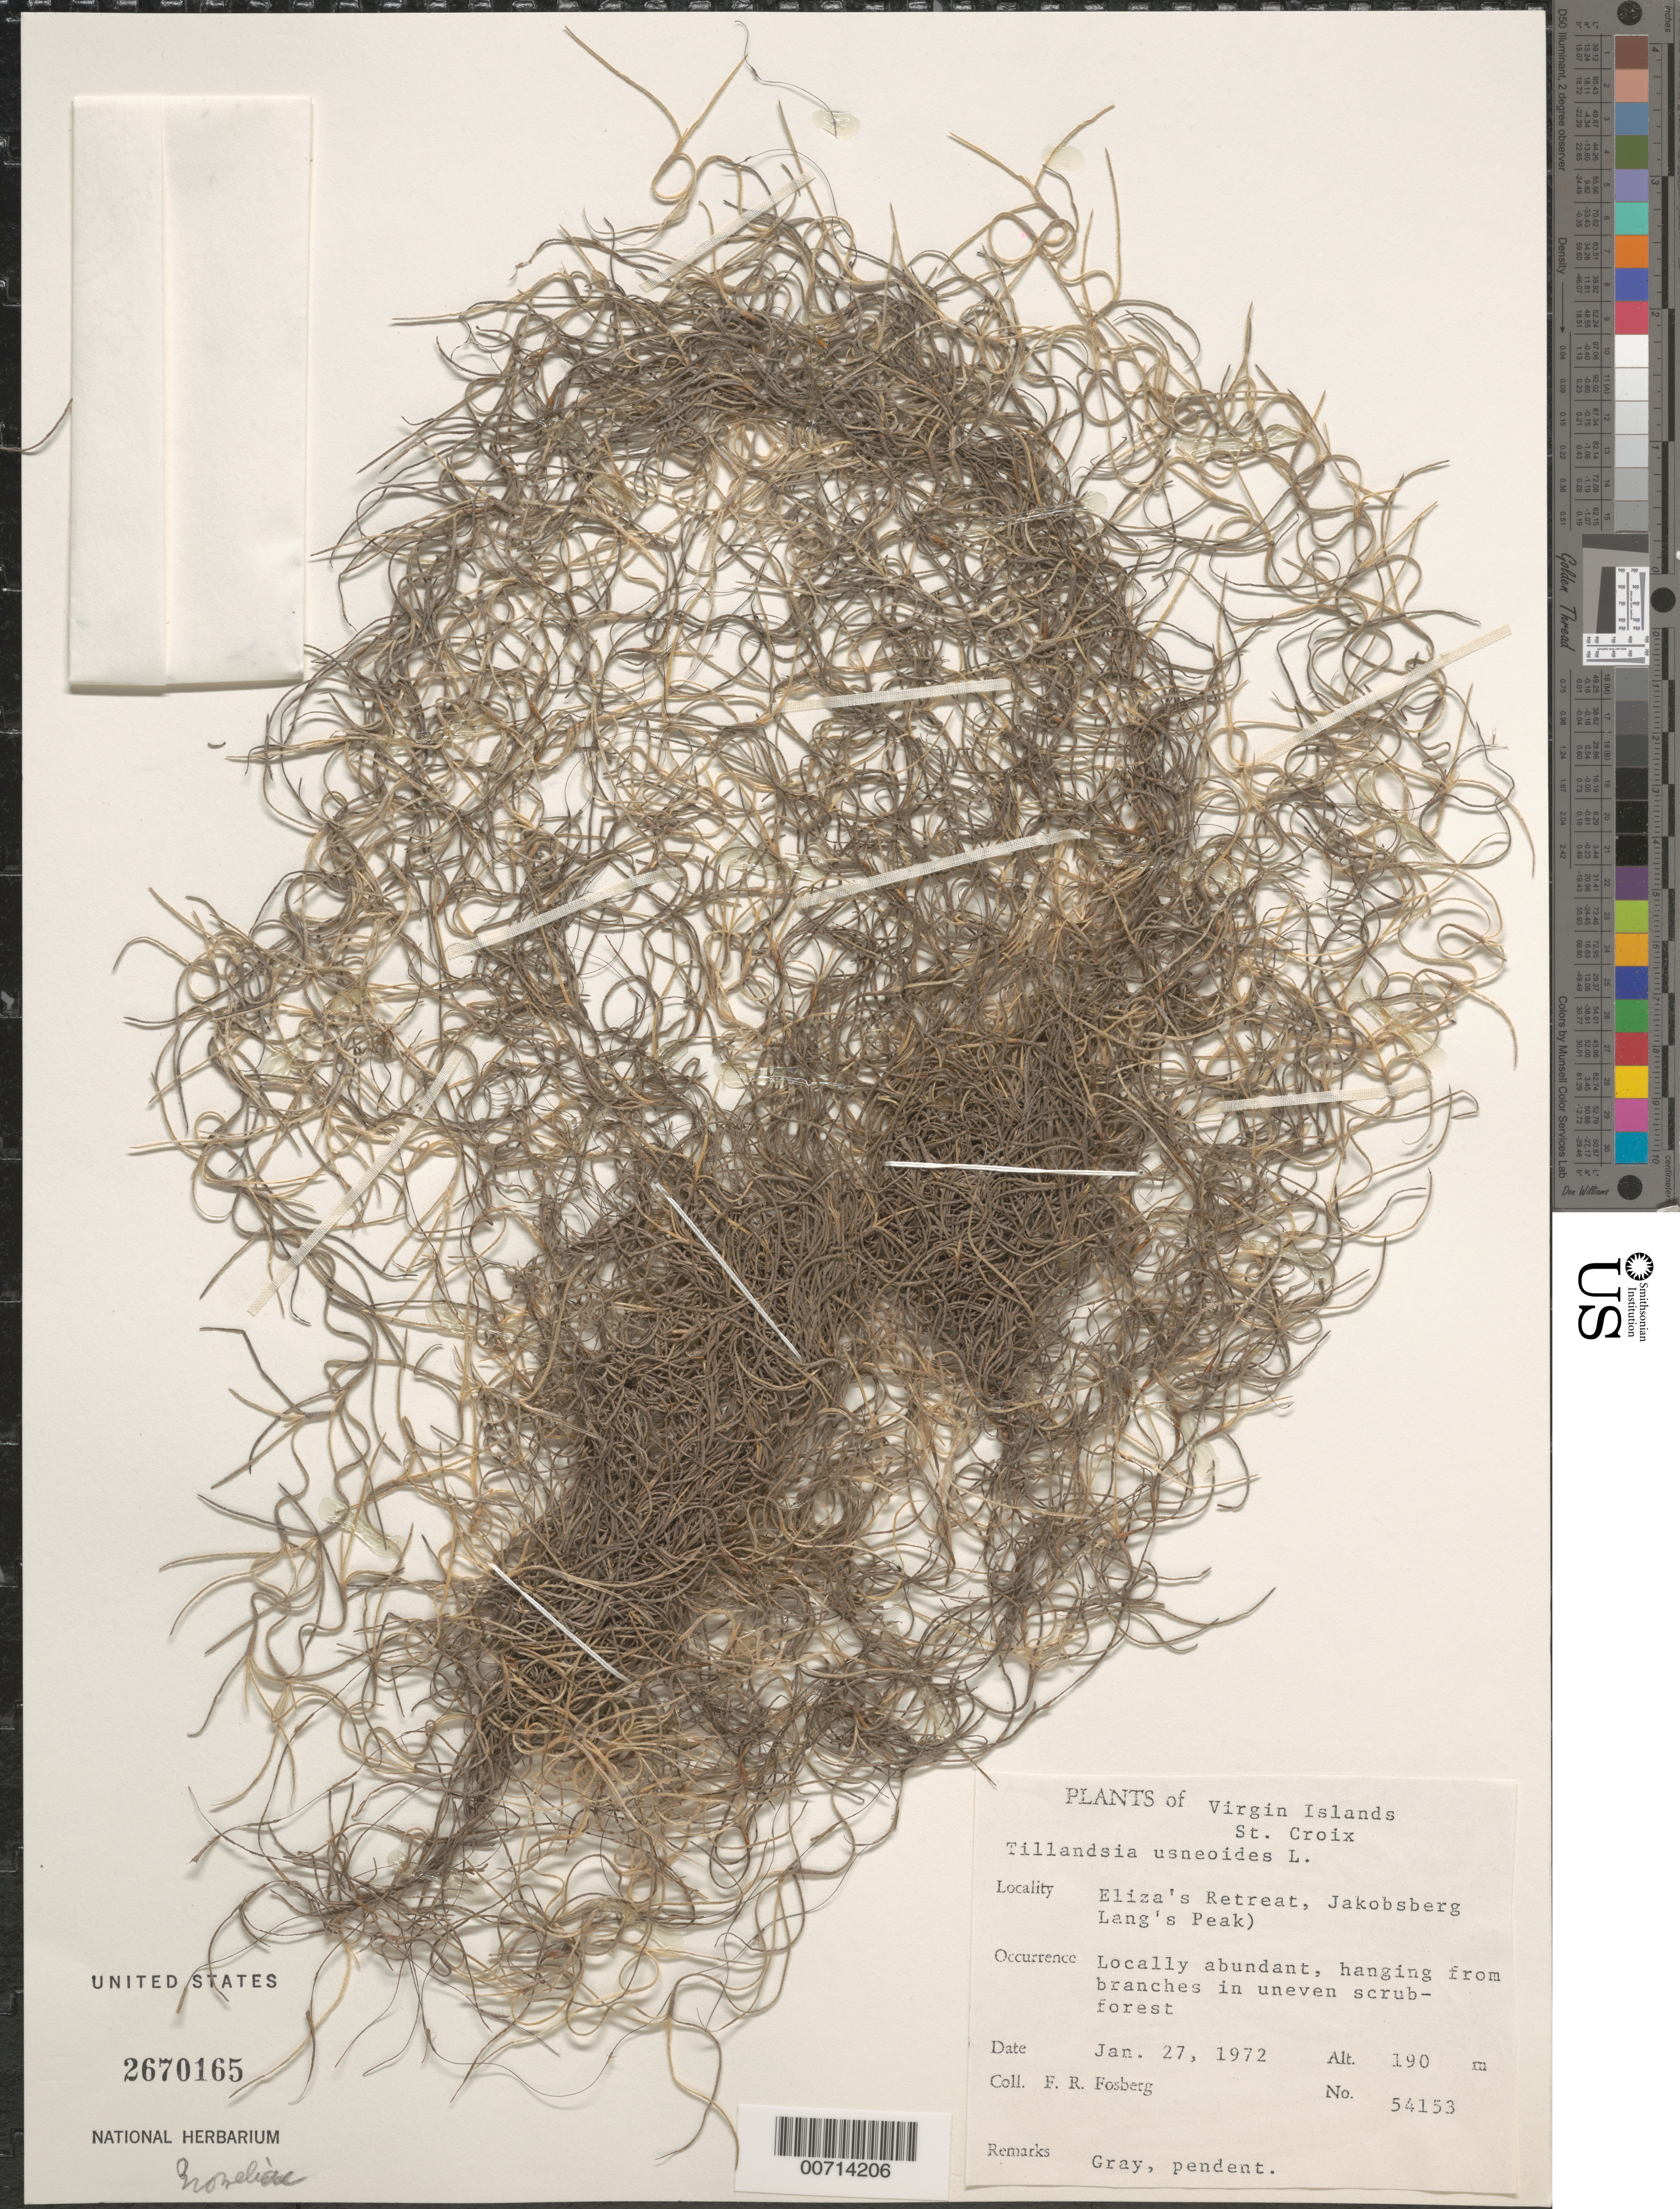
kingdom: Plantae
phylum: Tracheophyta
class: Liliopsida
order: Poales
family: Bromeliaceae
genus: Tillandsia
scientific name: Tillandsia usneoides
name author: (L.) L.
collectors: F. R. Fosberg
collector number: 54153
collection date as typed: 27 Jan 1972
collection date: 1972-01-27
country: U.S. Virgin Islands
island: St. Croix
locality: St. Croix, Jakobsberg, Lang's Peak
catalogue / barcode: US 2670165